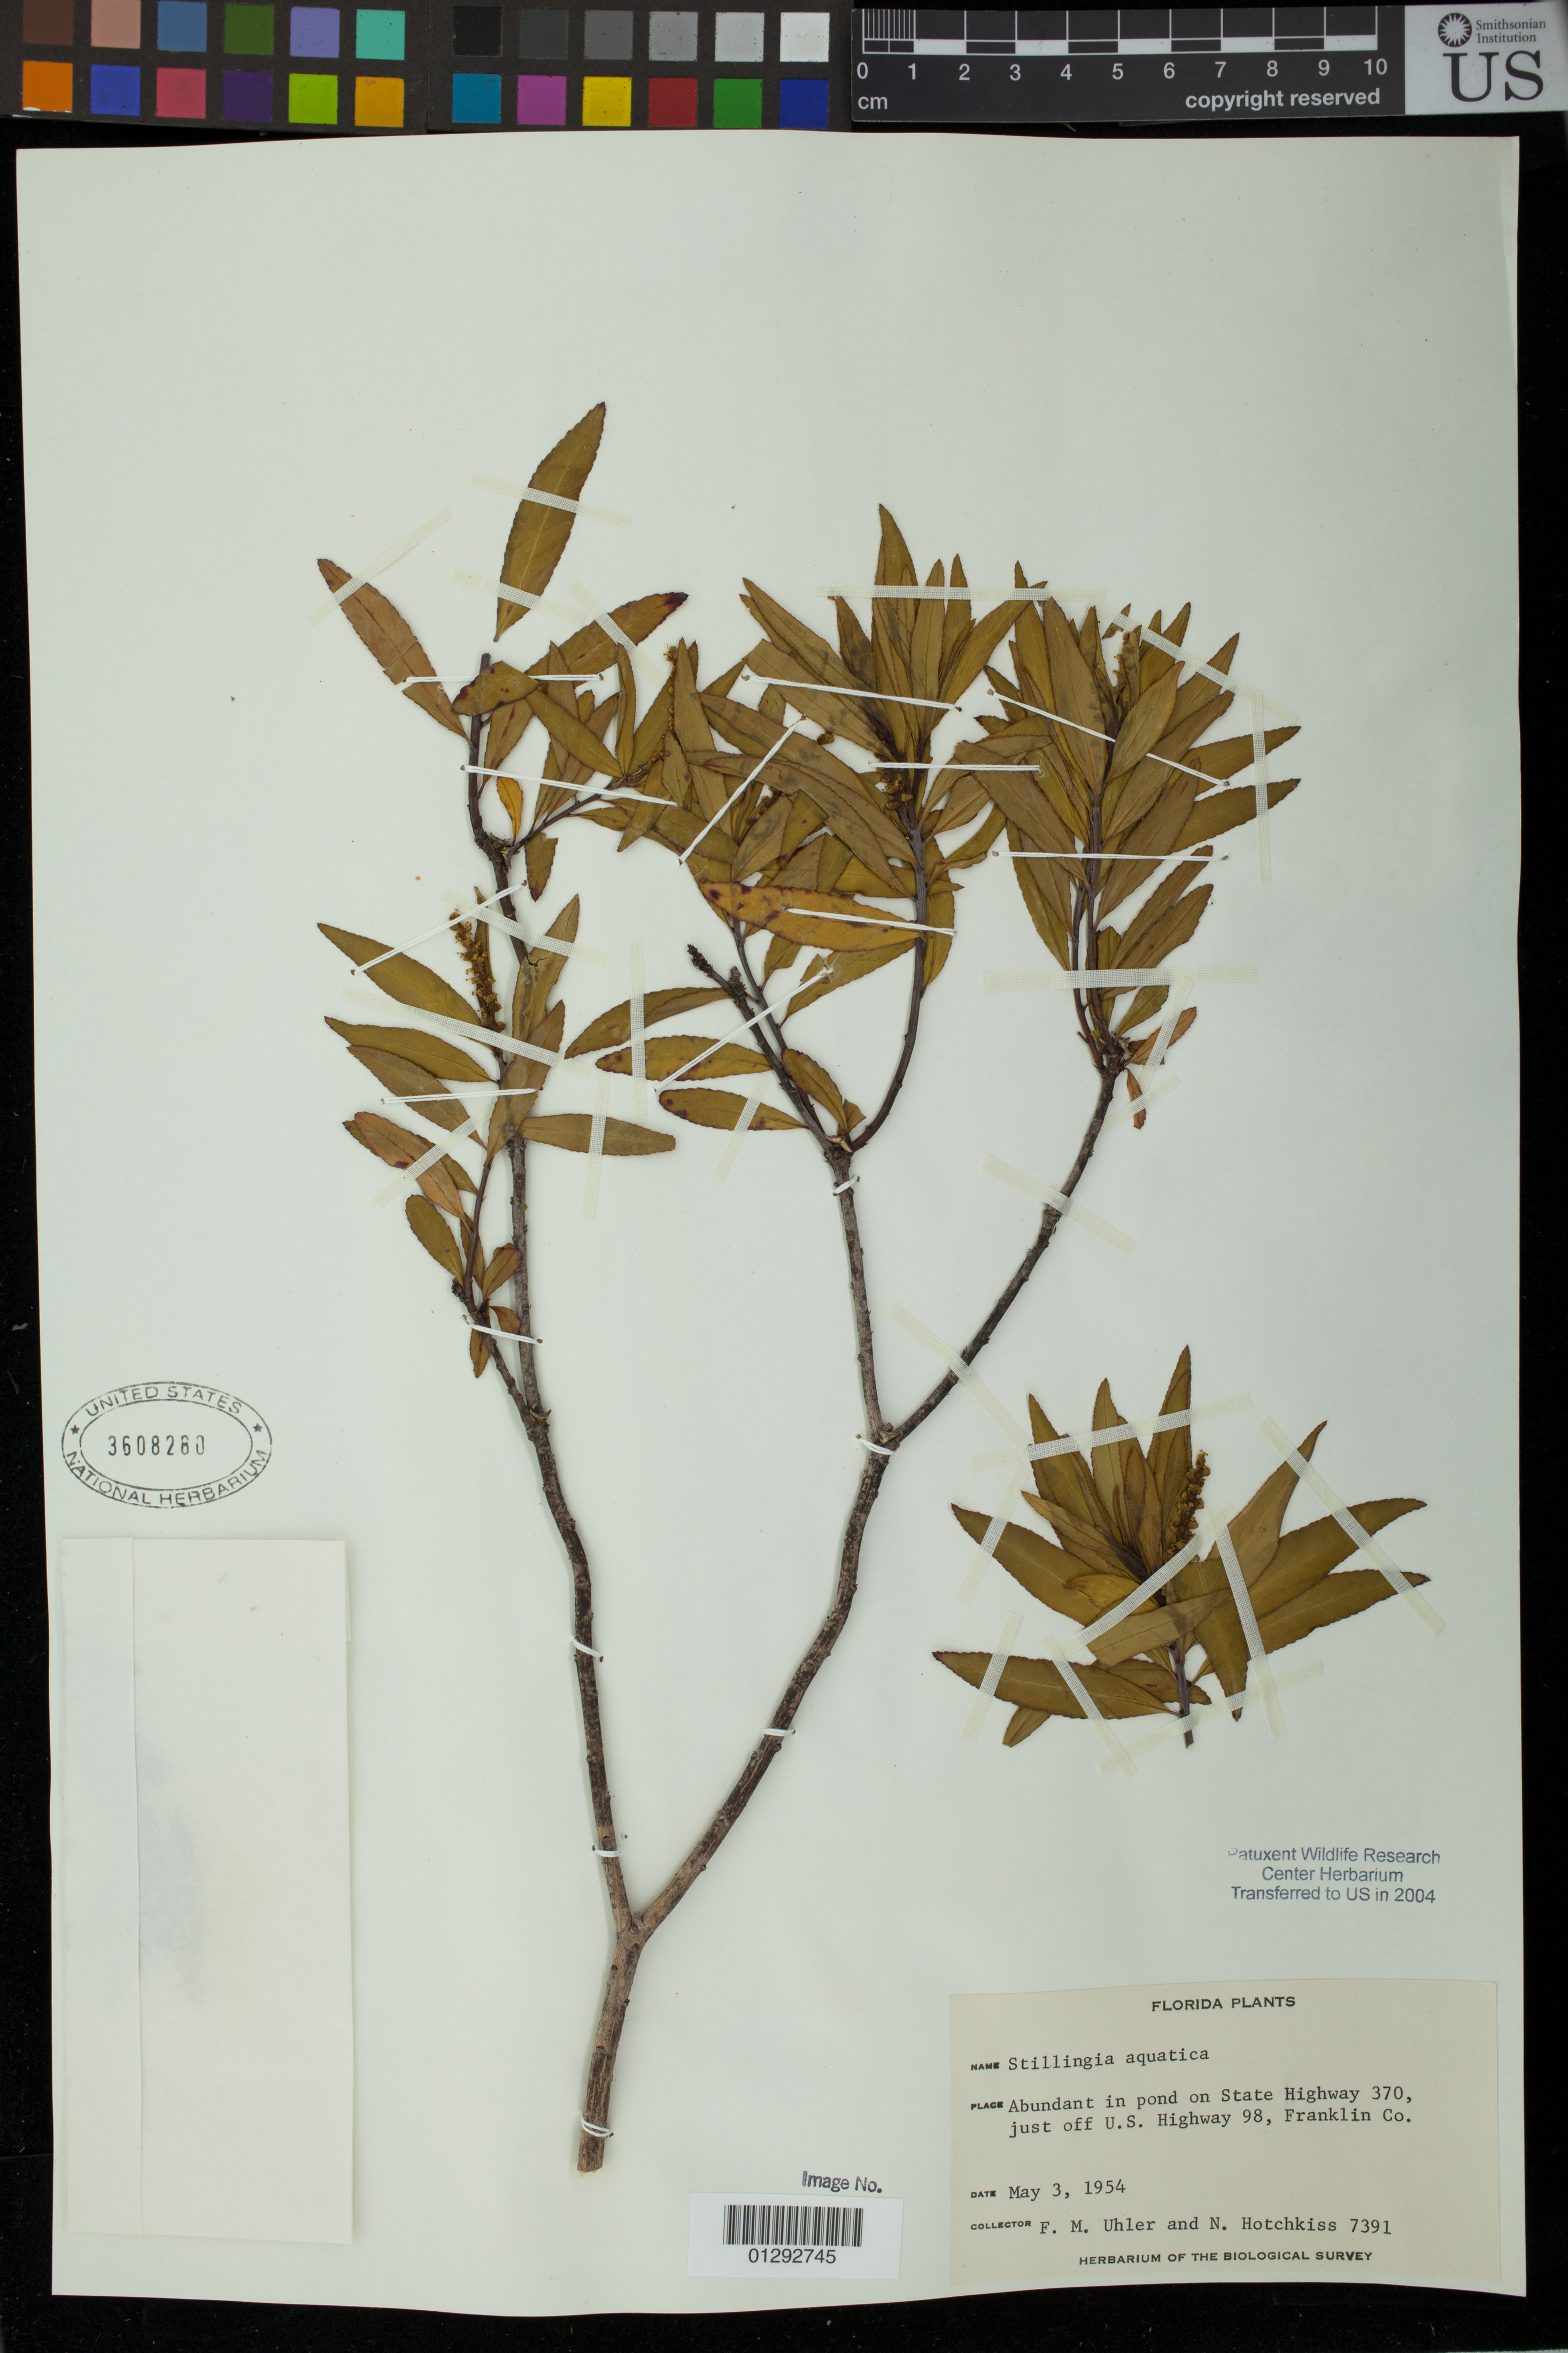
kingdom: Plantae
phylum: Tracheophyta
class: Magnoliopsida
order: Malpighiales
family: Euphorbiaceae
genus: Stillingia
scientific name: Stillingia aquatica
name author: Chapm.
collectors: F. Uhler & N. Hotchkiss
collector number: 7391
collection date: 1954-05-03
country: United States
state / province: Florida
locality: Pond on State Highway 370, just off U.S. Highway 98, Franklin Co.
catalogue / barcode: US 3608280